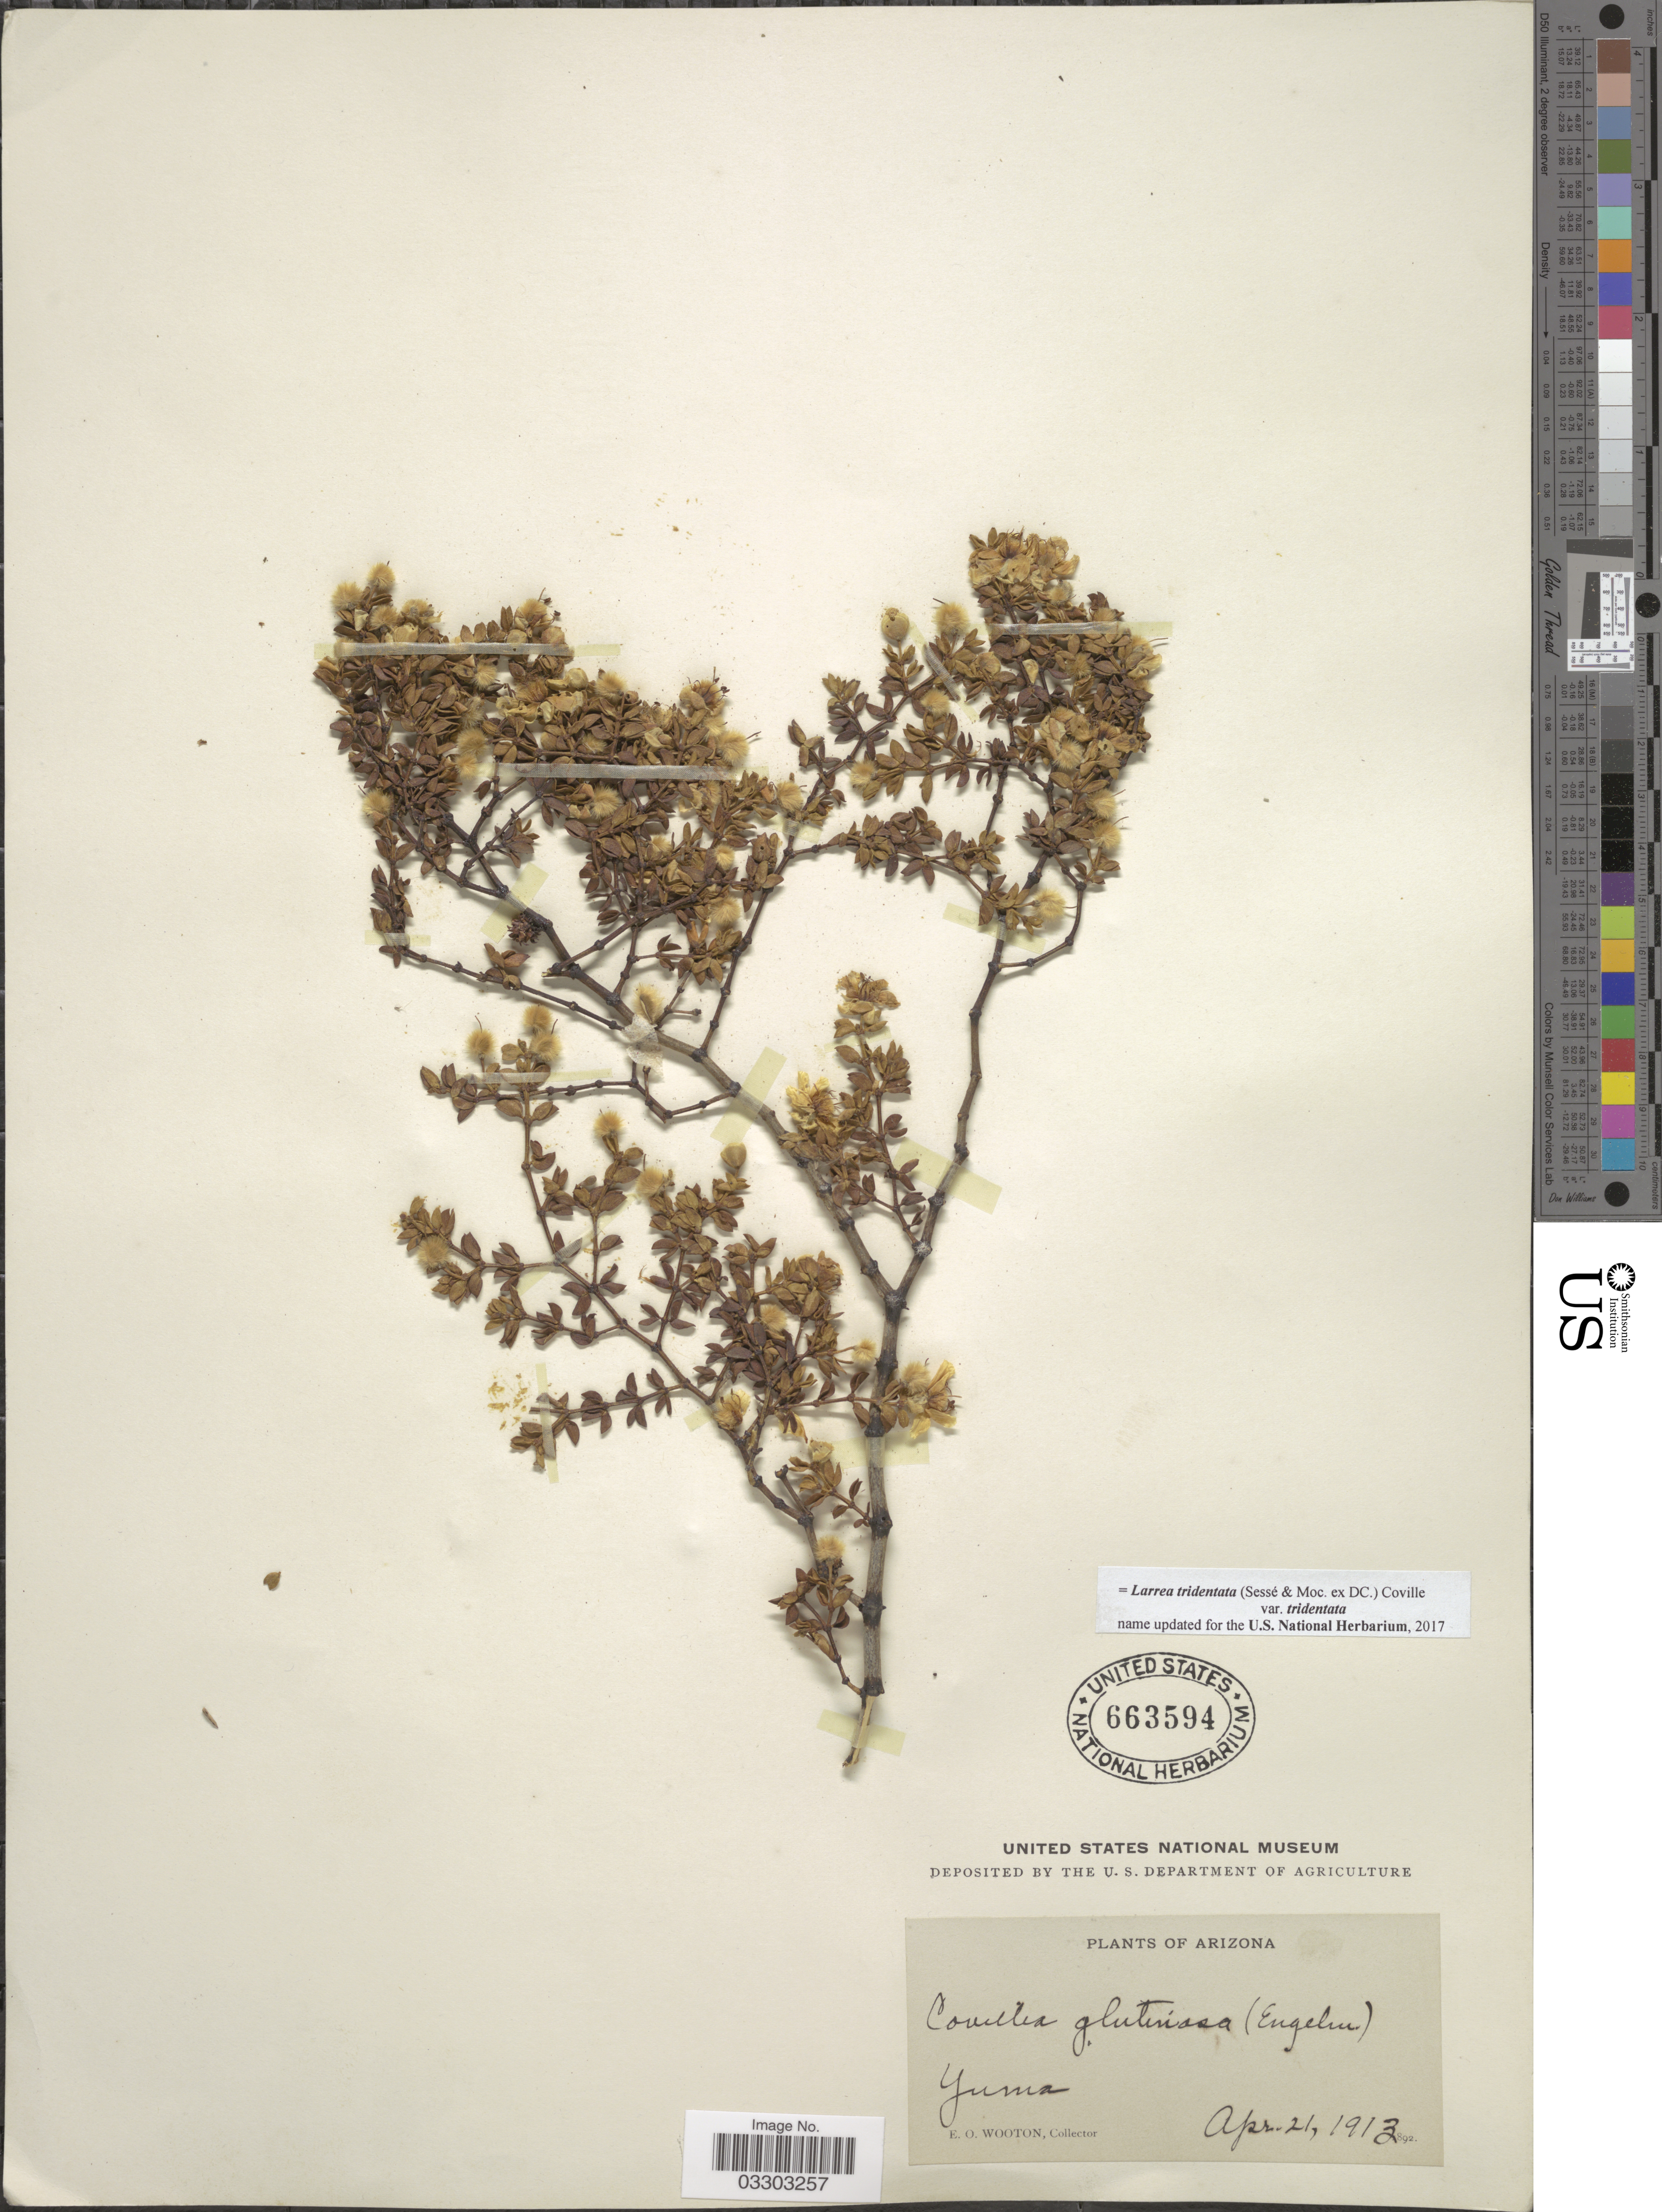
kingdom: Plantae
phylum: Tracheophyta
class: Magnoliopsida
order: Zygophyllales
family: Zygophyllaceae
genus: Larrea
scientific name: Larrea tridentata var. tridentata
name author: (Sessé & Moc. ex DC.) Coville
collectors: E. O. Wooton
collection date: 1913-04-21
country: United States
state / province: Arizona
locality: Yuma.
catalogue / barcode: US 663594